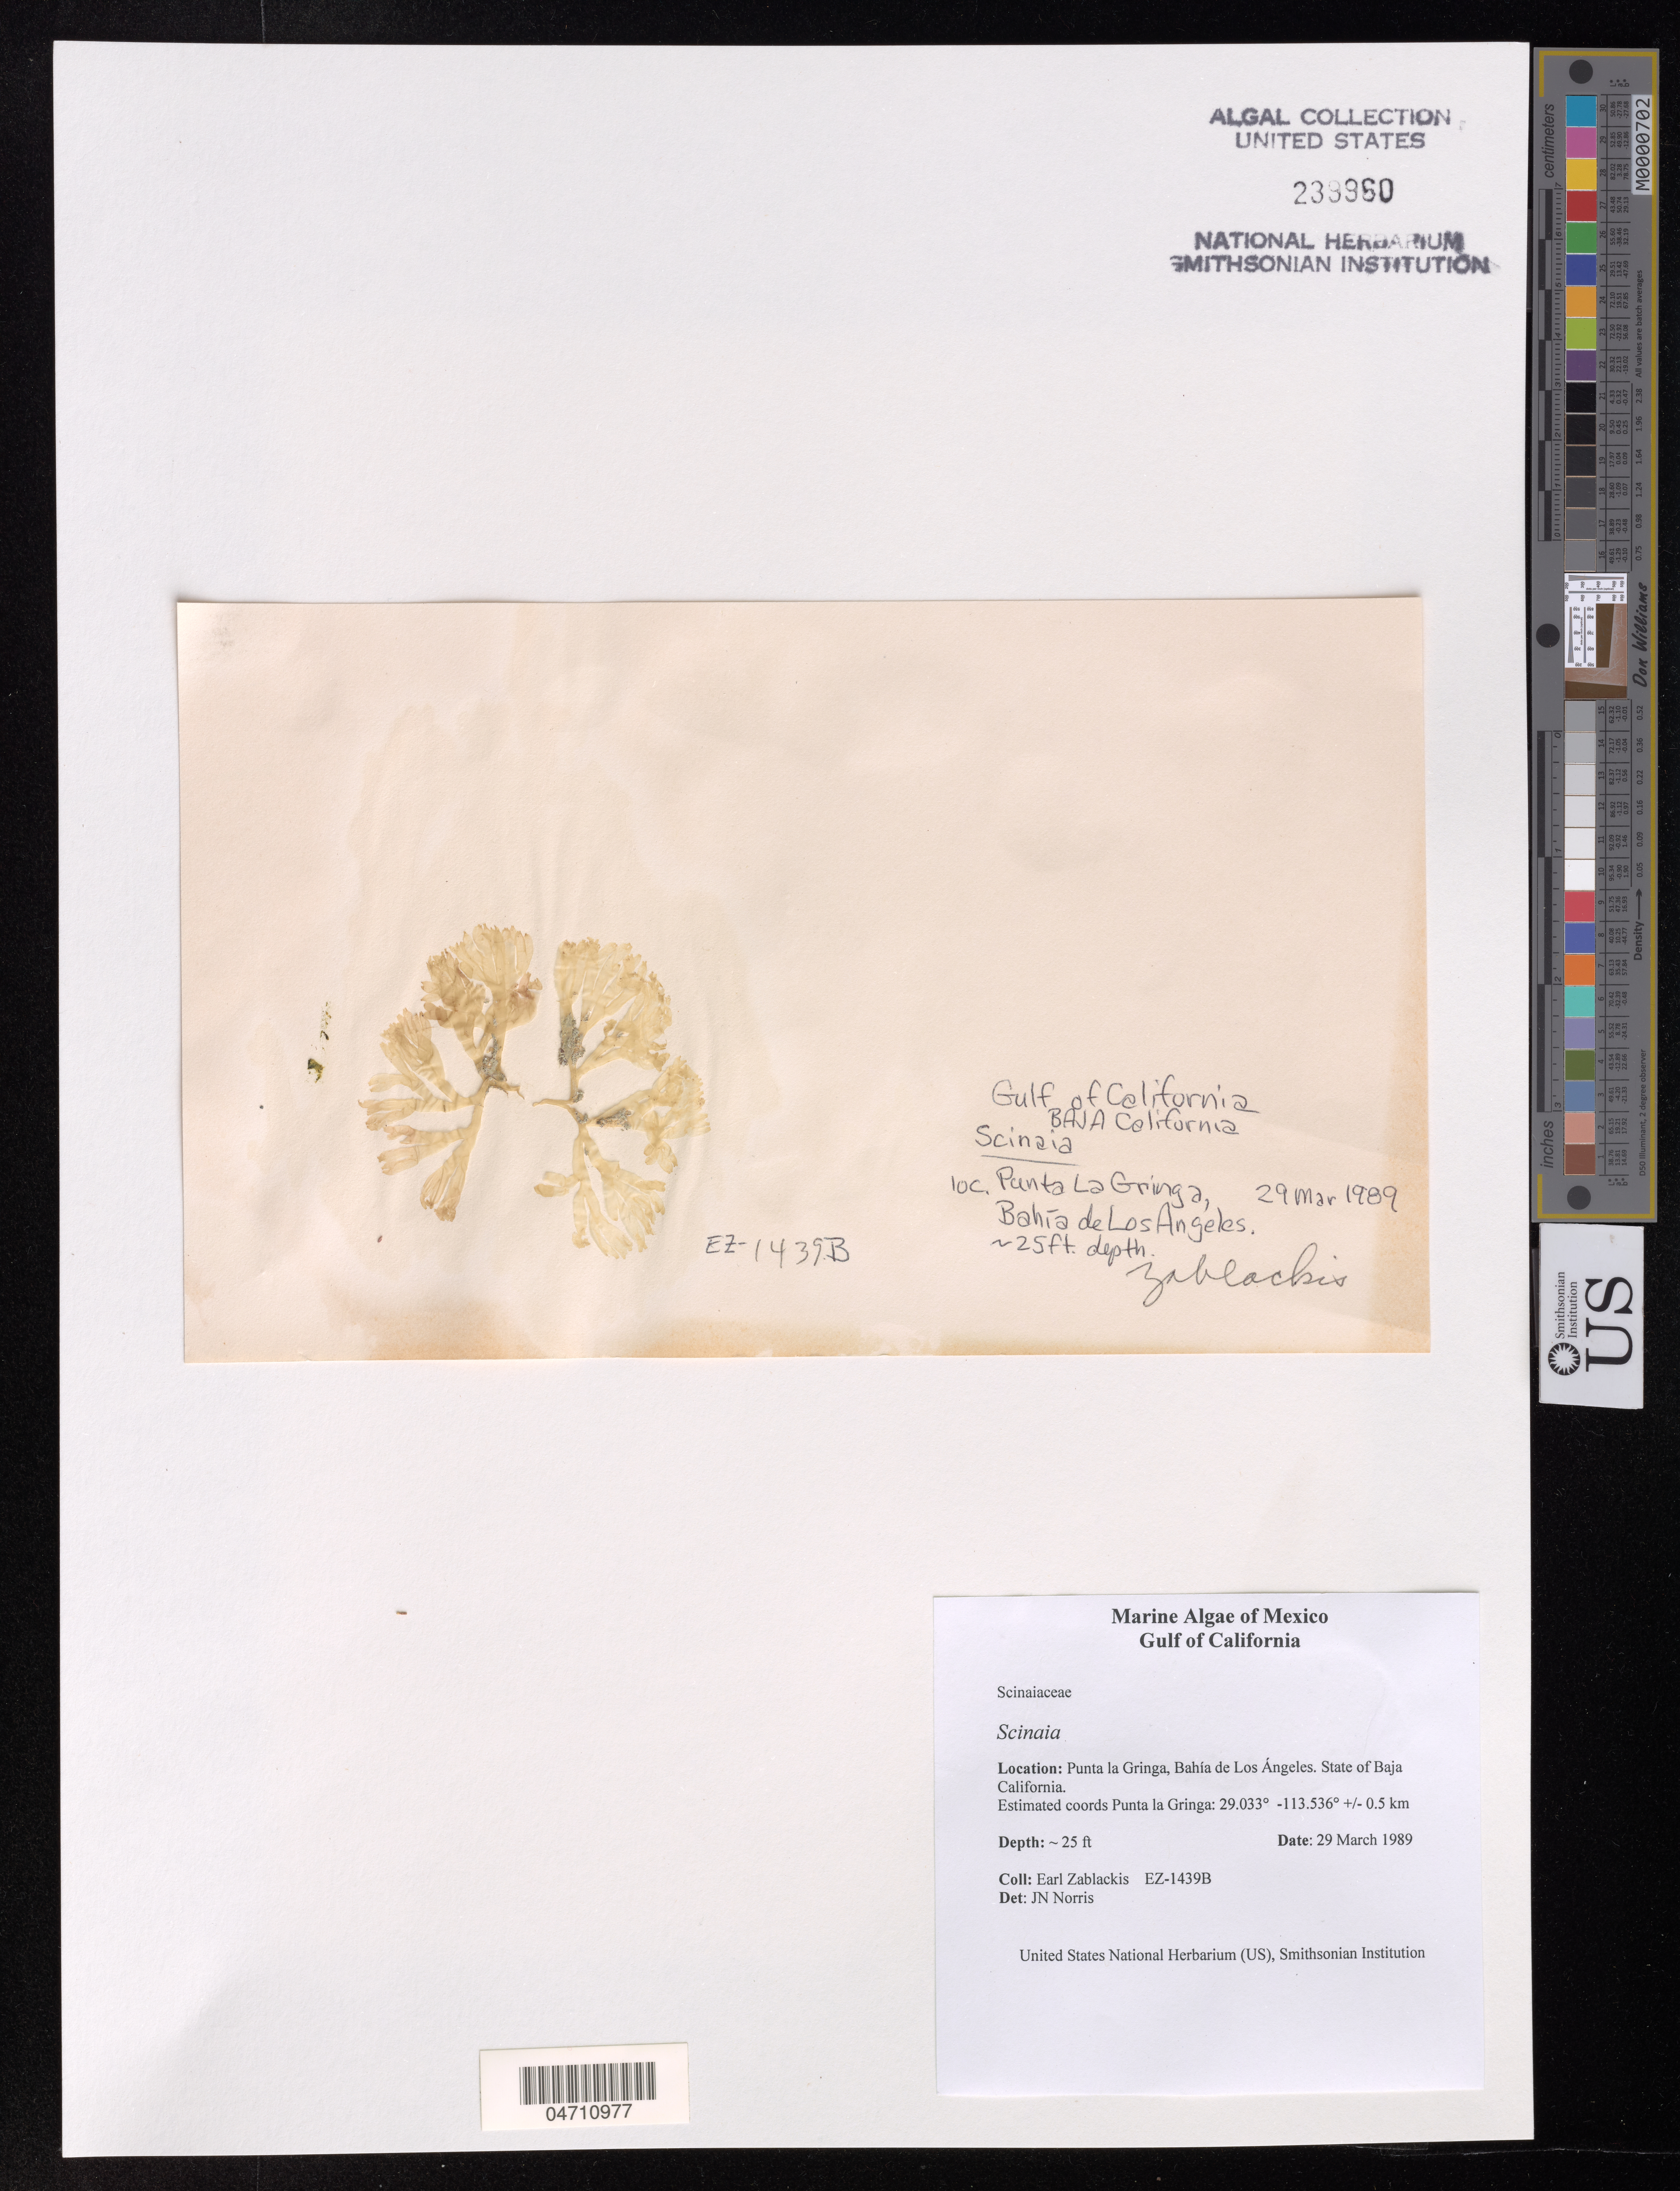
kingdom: Plantae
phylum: Rhodophyta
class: Florideophyceae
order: Nemaliales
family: Scinaiaceae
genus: Scinaia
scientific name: Scinaia sp.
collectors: E. Zablackis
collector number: EZ-1439B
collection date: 1989-03-29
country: United States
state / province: California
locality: Punta la Gringa, Bahía de Los Ángeles.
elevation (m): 8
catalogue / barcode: US 239960